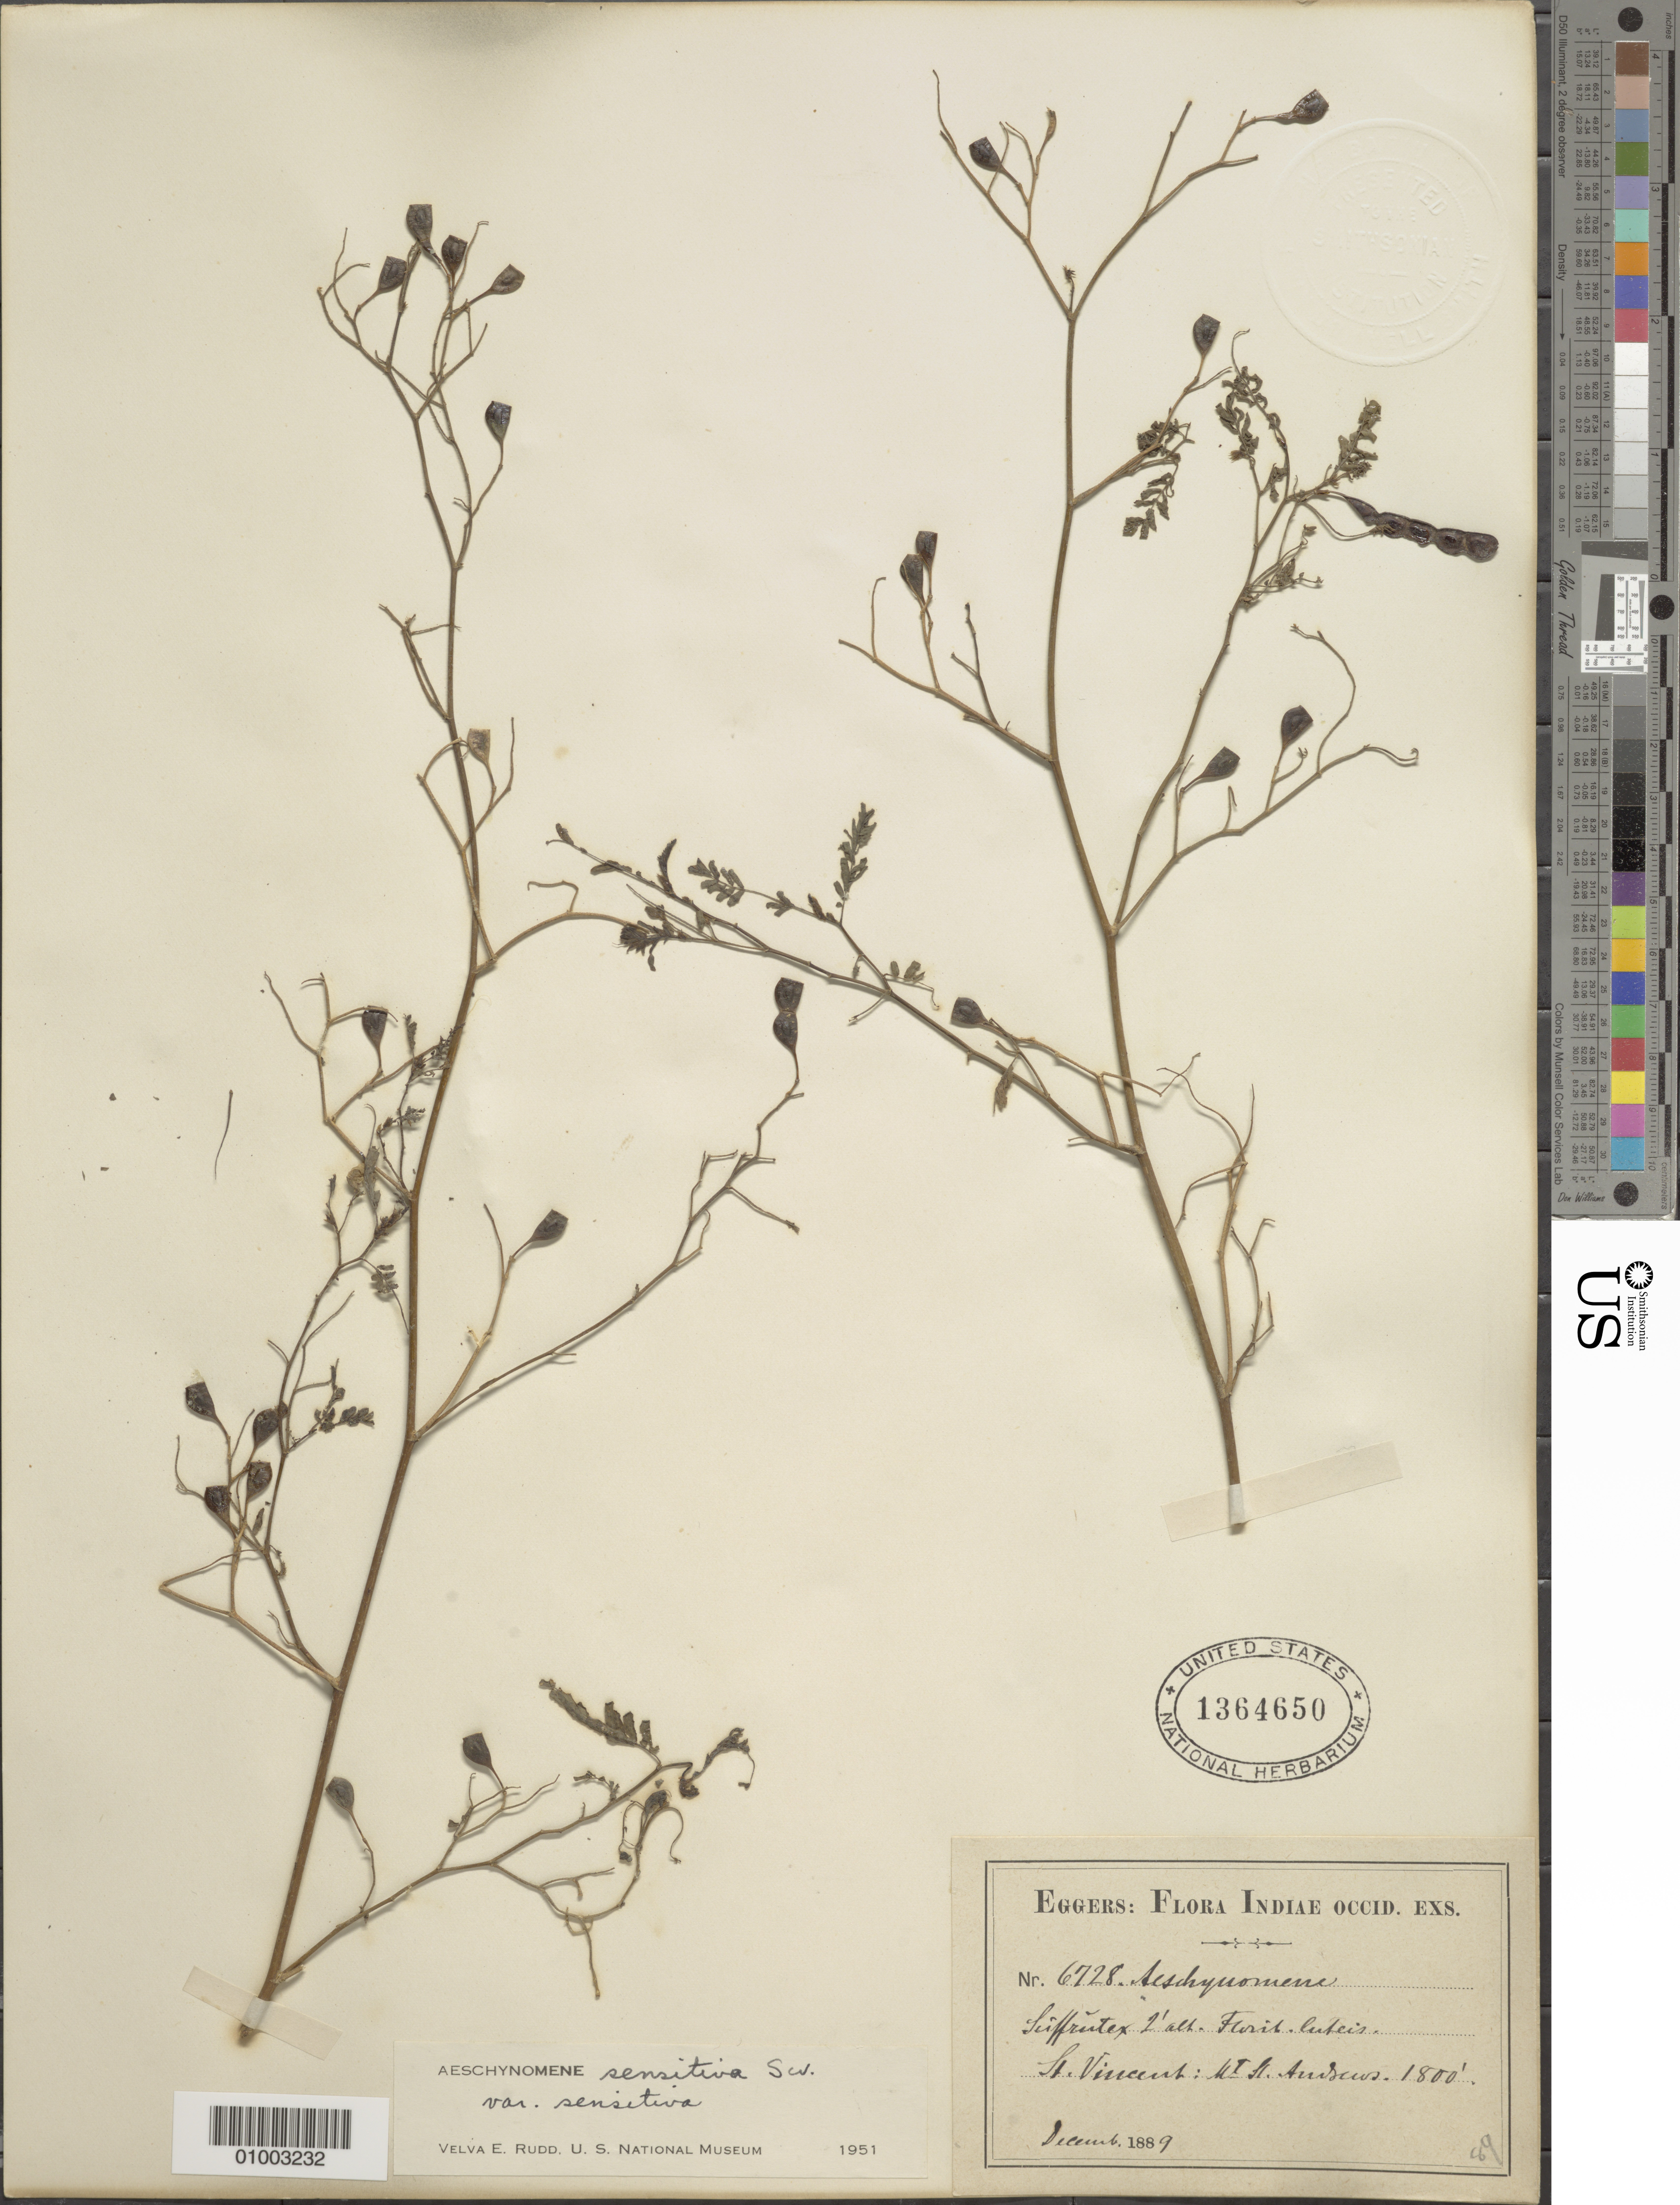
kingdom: Plantae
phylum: Tracheophyta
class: Magnoliopsida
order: Fabales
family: Fabaceae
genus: Aeschynomene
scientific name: Aeschynomene sensitiva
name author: Sw.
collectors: H. F. A. von Eggers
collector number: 6728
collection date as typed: Dec 1889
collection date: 1889-12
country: St. Vincent - Grenadines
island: St. Vincent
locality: Mt St Andrews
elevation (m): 549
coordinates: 0 N, 0 E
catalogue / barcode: US 1364650